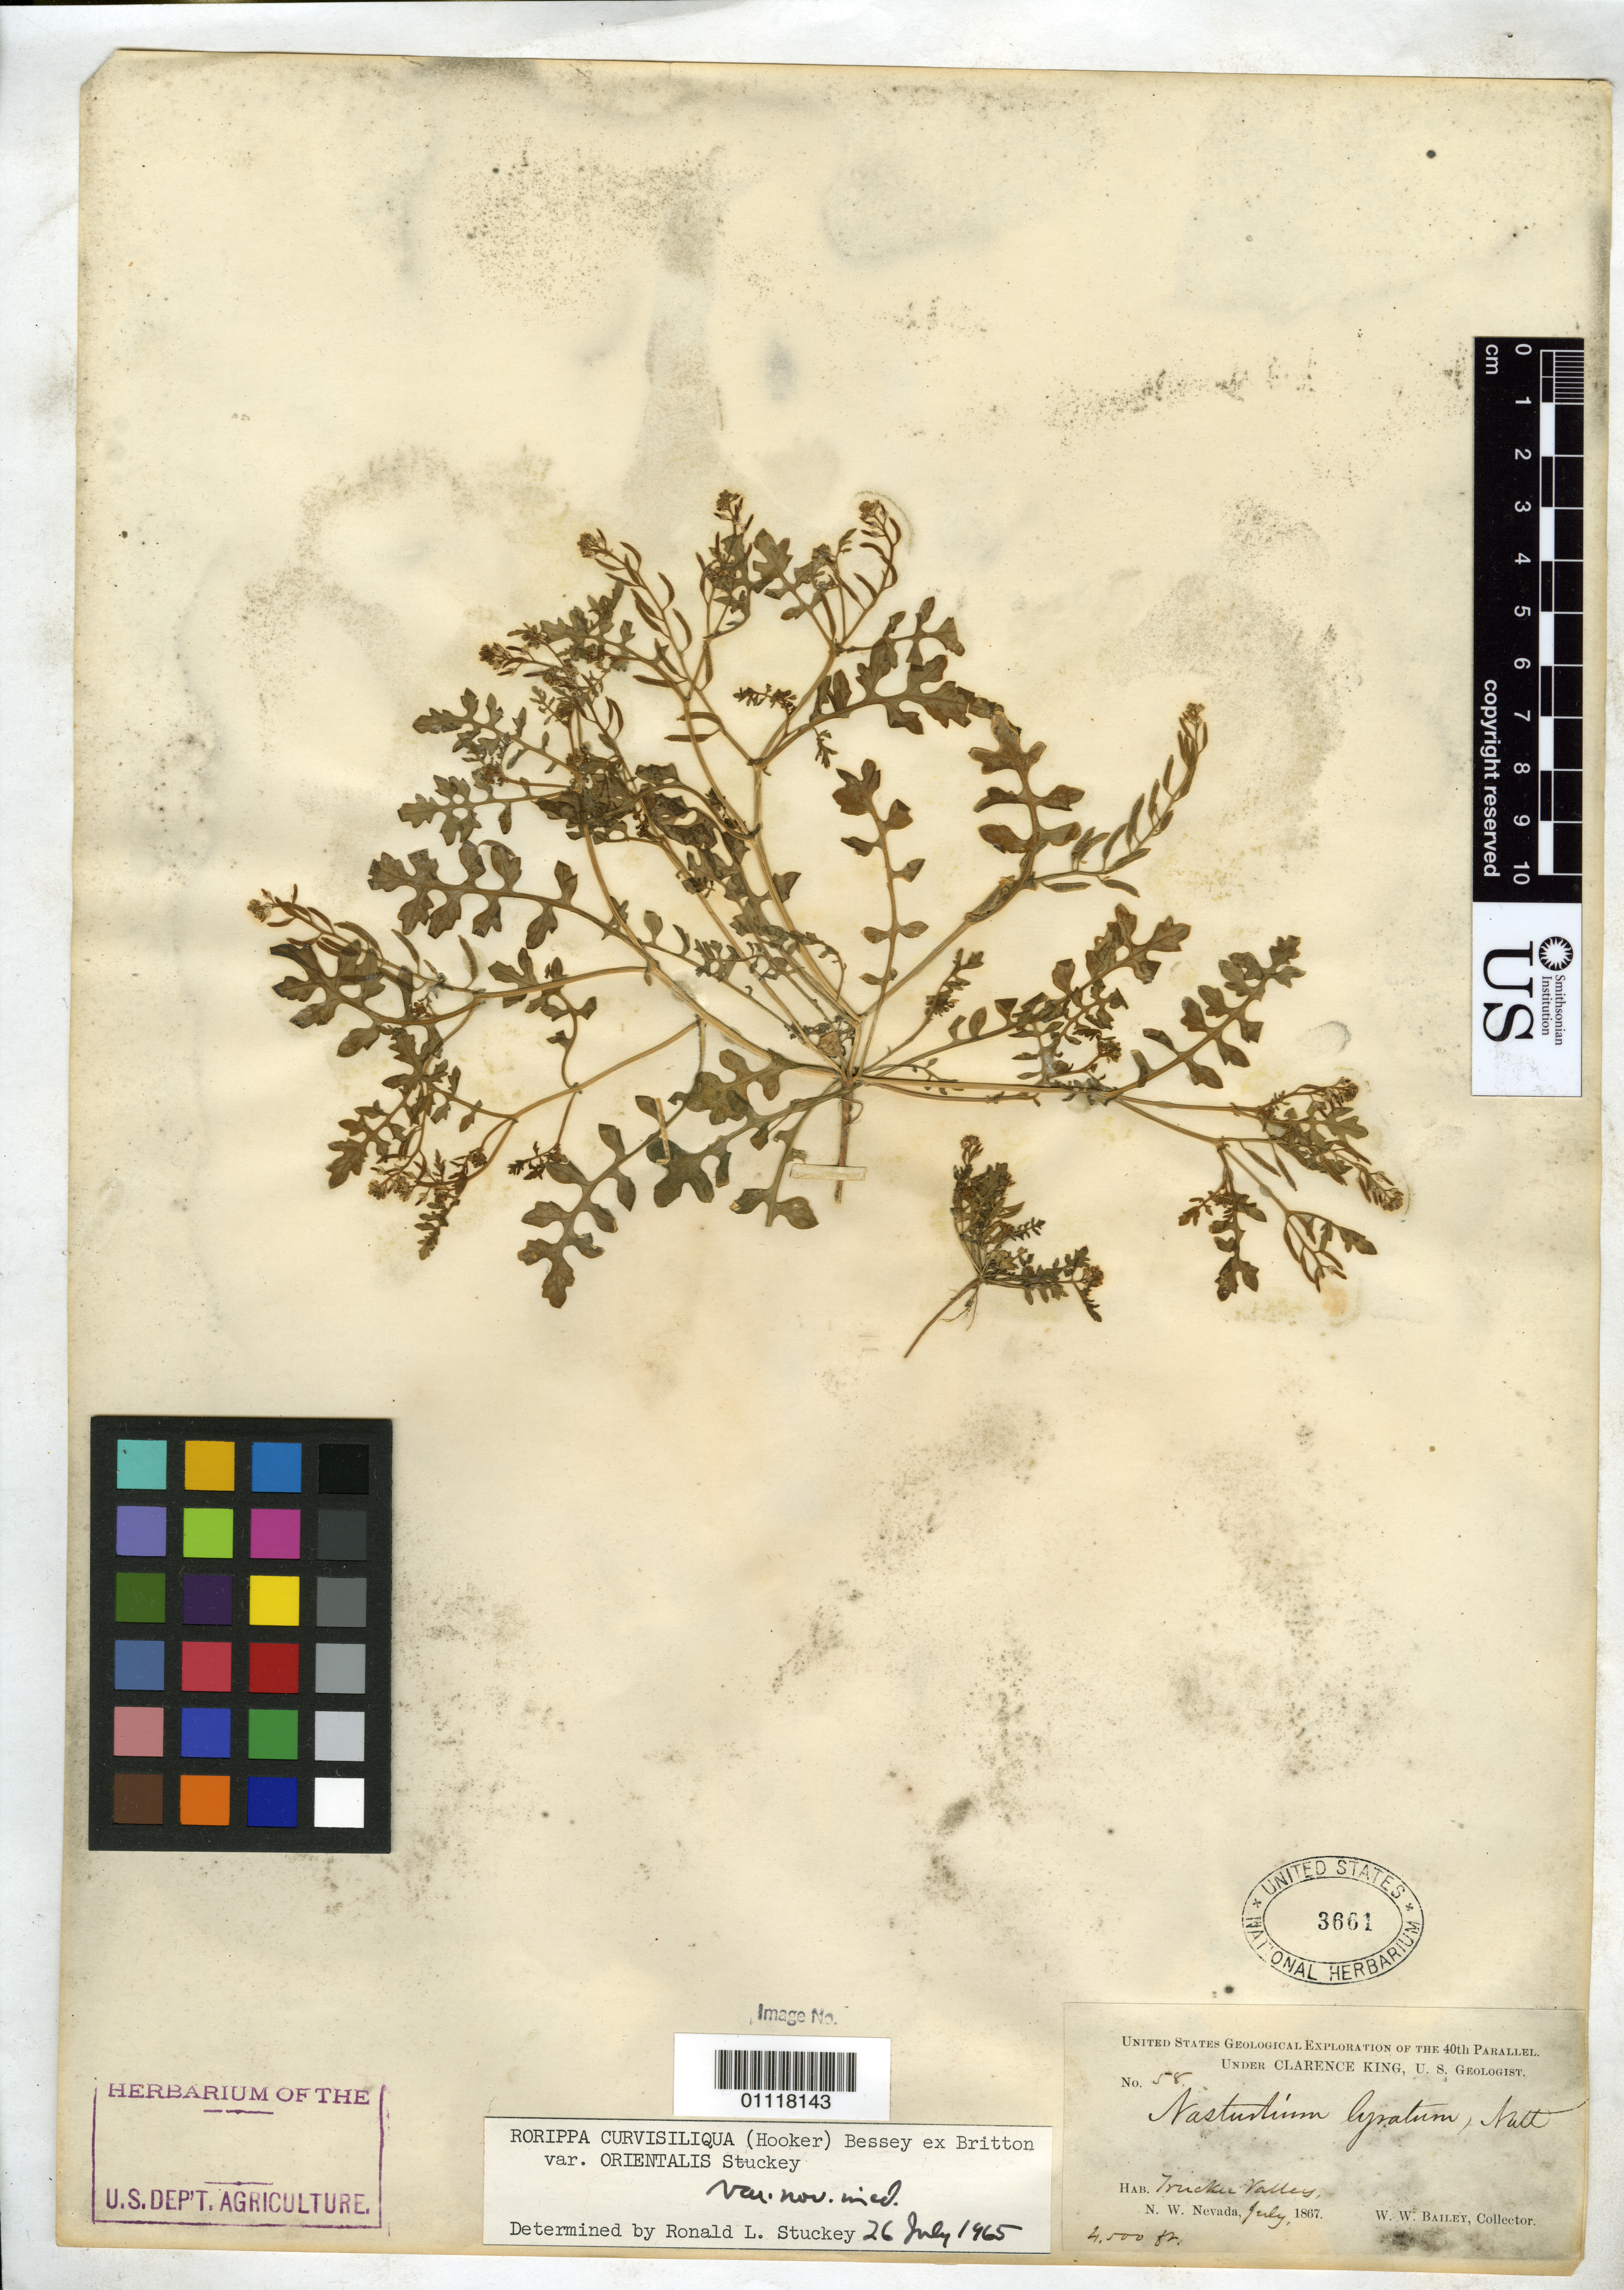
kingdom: Plantae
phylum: Tracheophyta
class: Magnoliopsida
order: Brassicales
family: Brassicaceae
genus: Rorippa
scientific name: Rorippa curvisiliqua var. orientalis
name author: Stuckey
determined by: Stuckey, R. L.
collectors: W. W. Bailey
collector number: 58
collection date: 1867-07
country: United States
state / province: Nevada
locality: Truckee Valley, N.W. Nevada.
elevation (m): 1372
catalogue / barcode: US 3661